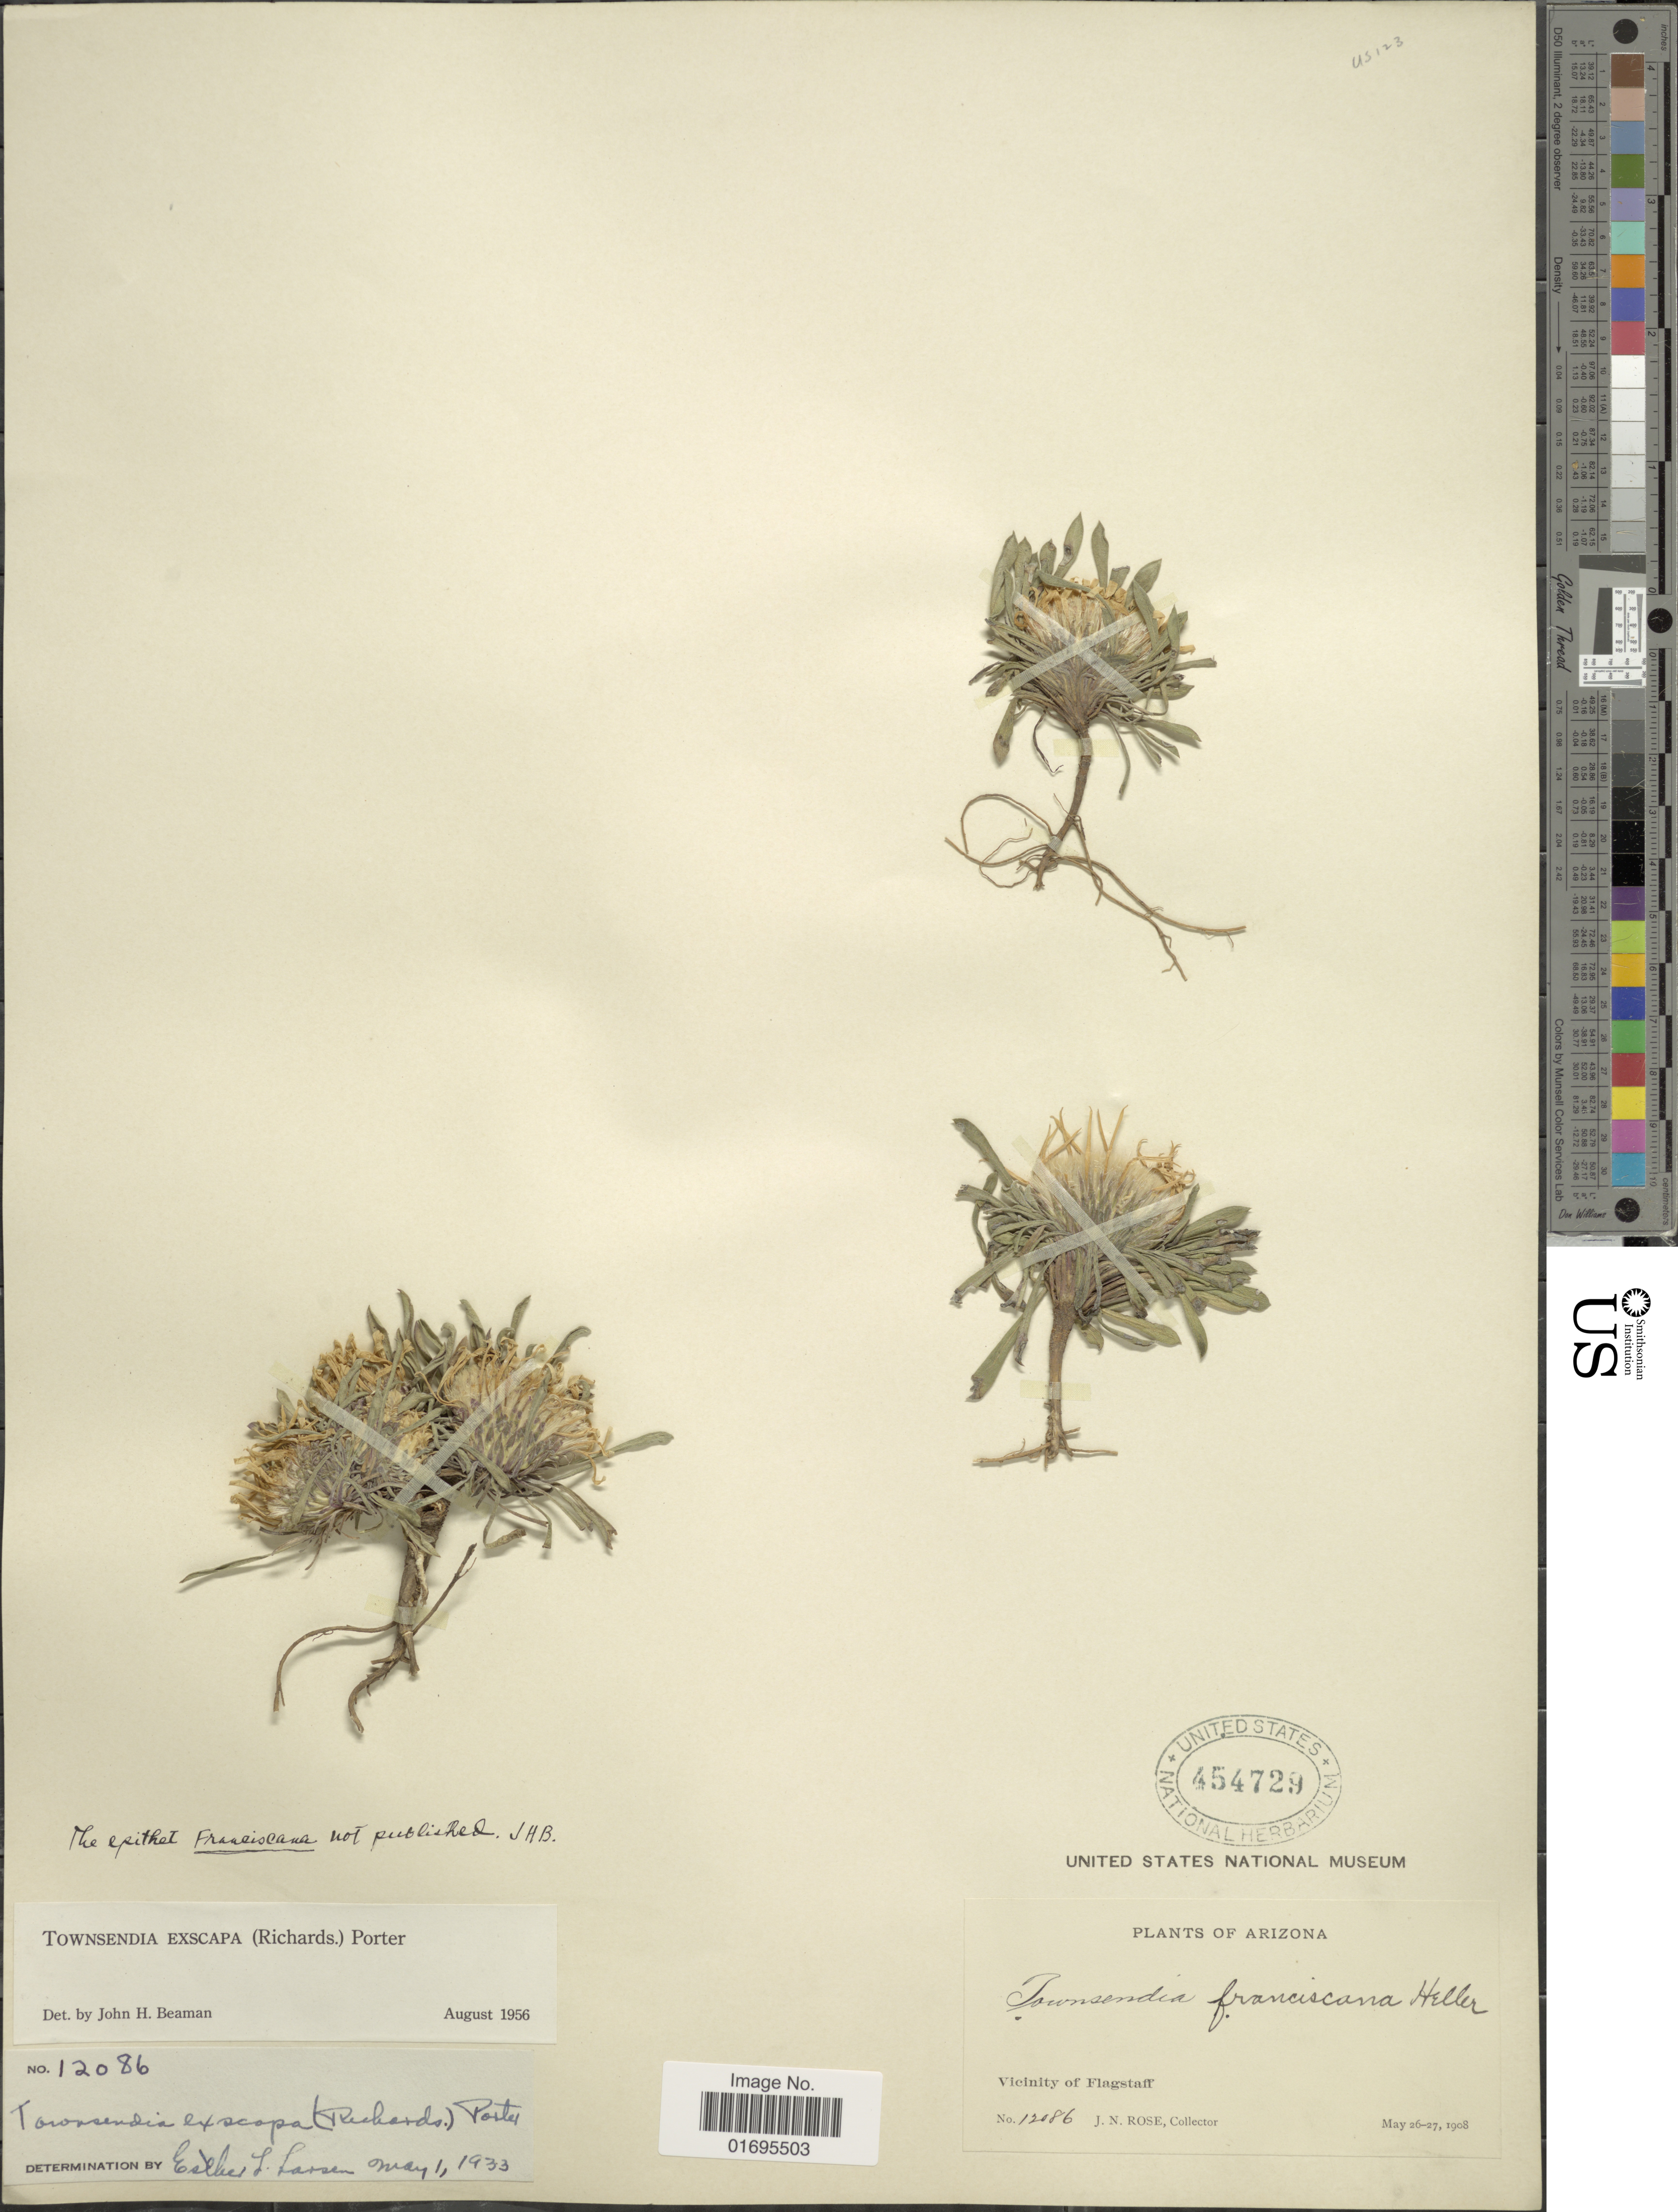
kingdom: Plantae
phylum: Tracheophyta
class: Magnoliopsida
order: Asterales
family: Asteraceae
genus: Townsendia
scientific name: Townsendia exscapa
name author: (Richardson) Porter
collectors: J. N. Rose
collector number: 12086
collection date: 1908-05-26/1908-05-27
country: United States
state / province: Arizona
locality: Vicinity of Flagstaff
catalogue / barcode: US 454729